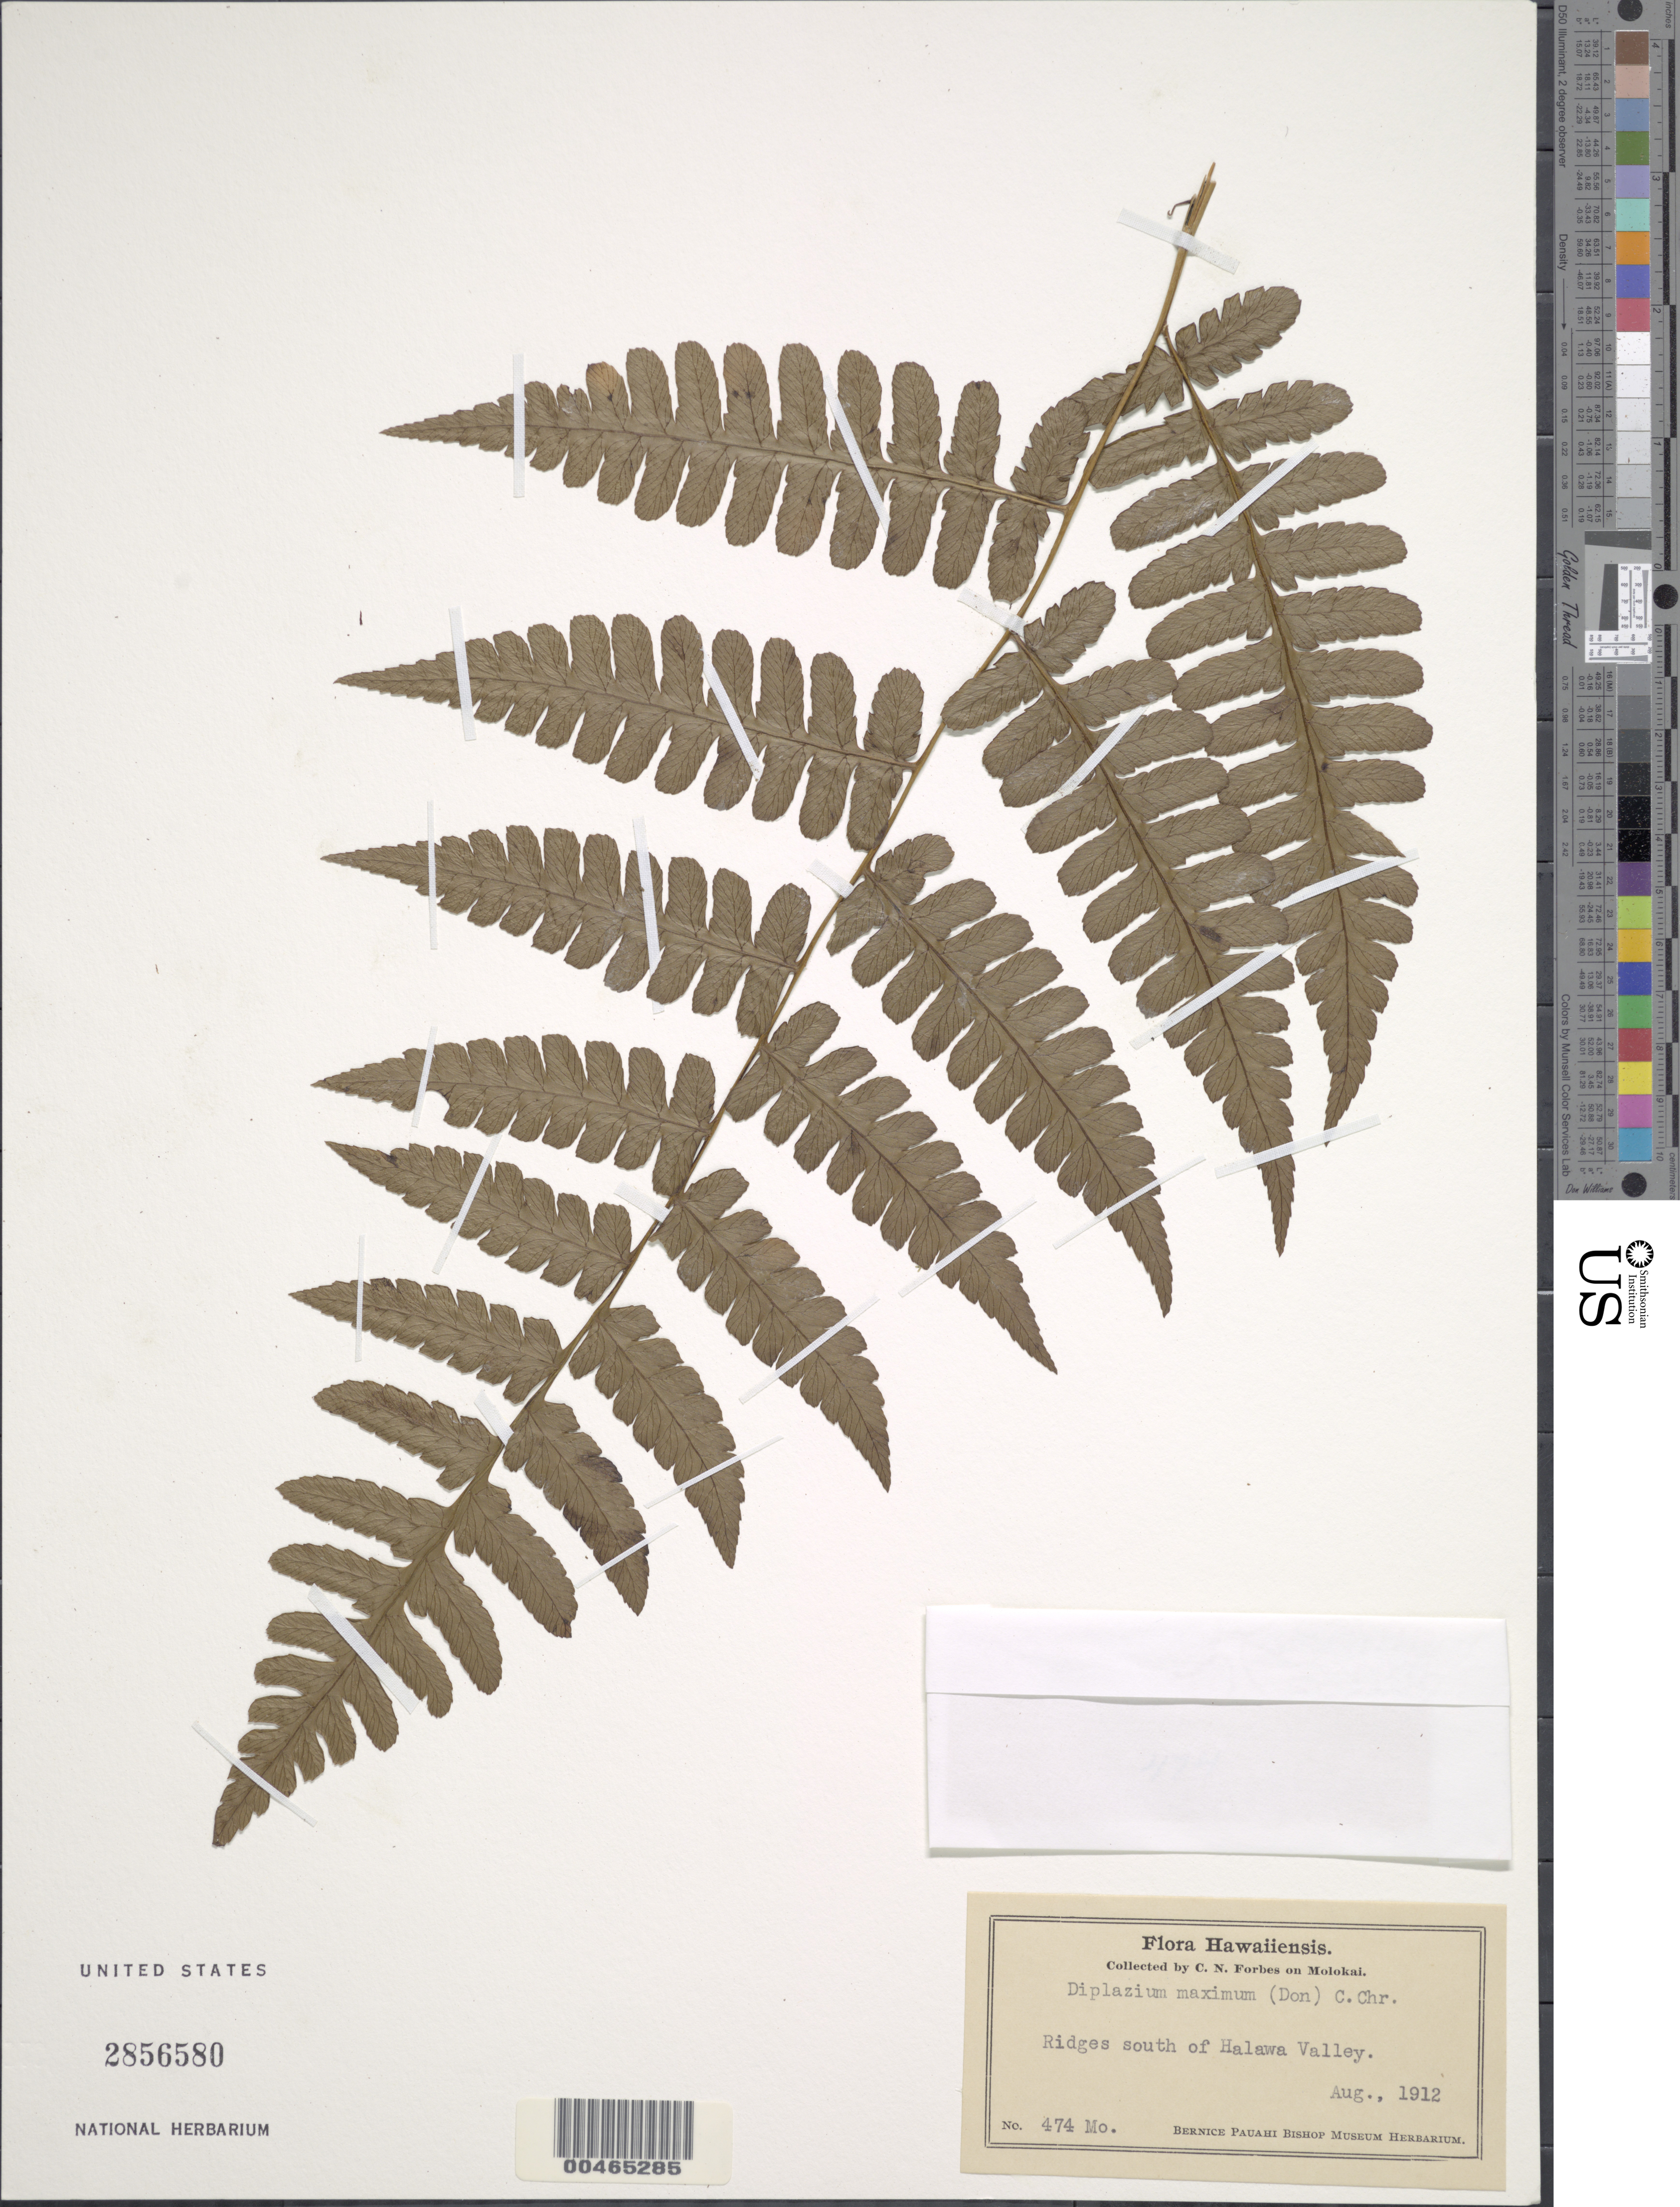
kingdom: Plantae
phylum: Tracheophyta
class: Polypodiopsida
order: Polypodiales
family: Athyriaceae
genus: Diplazium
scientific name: Diplazium dilatatum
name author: Blume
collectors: C. N. Forbes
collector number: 474.Mo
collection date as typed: Aug 1912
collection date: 1912-08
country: United States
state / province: Hawaii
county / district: Maui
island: Moloka'i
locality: Ridges S of Halawa Valley, Molokai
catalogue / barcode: US 2856580